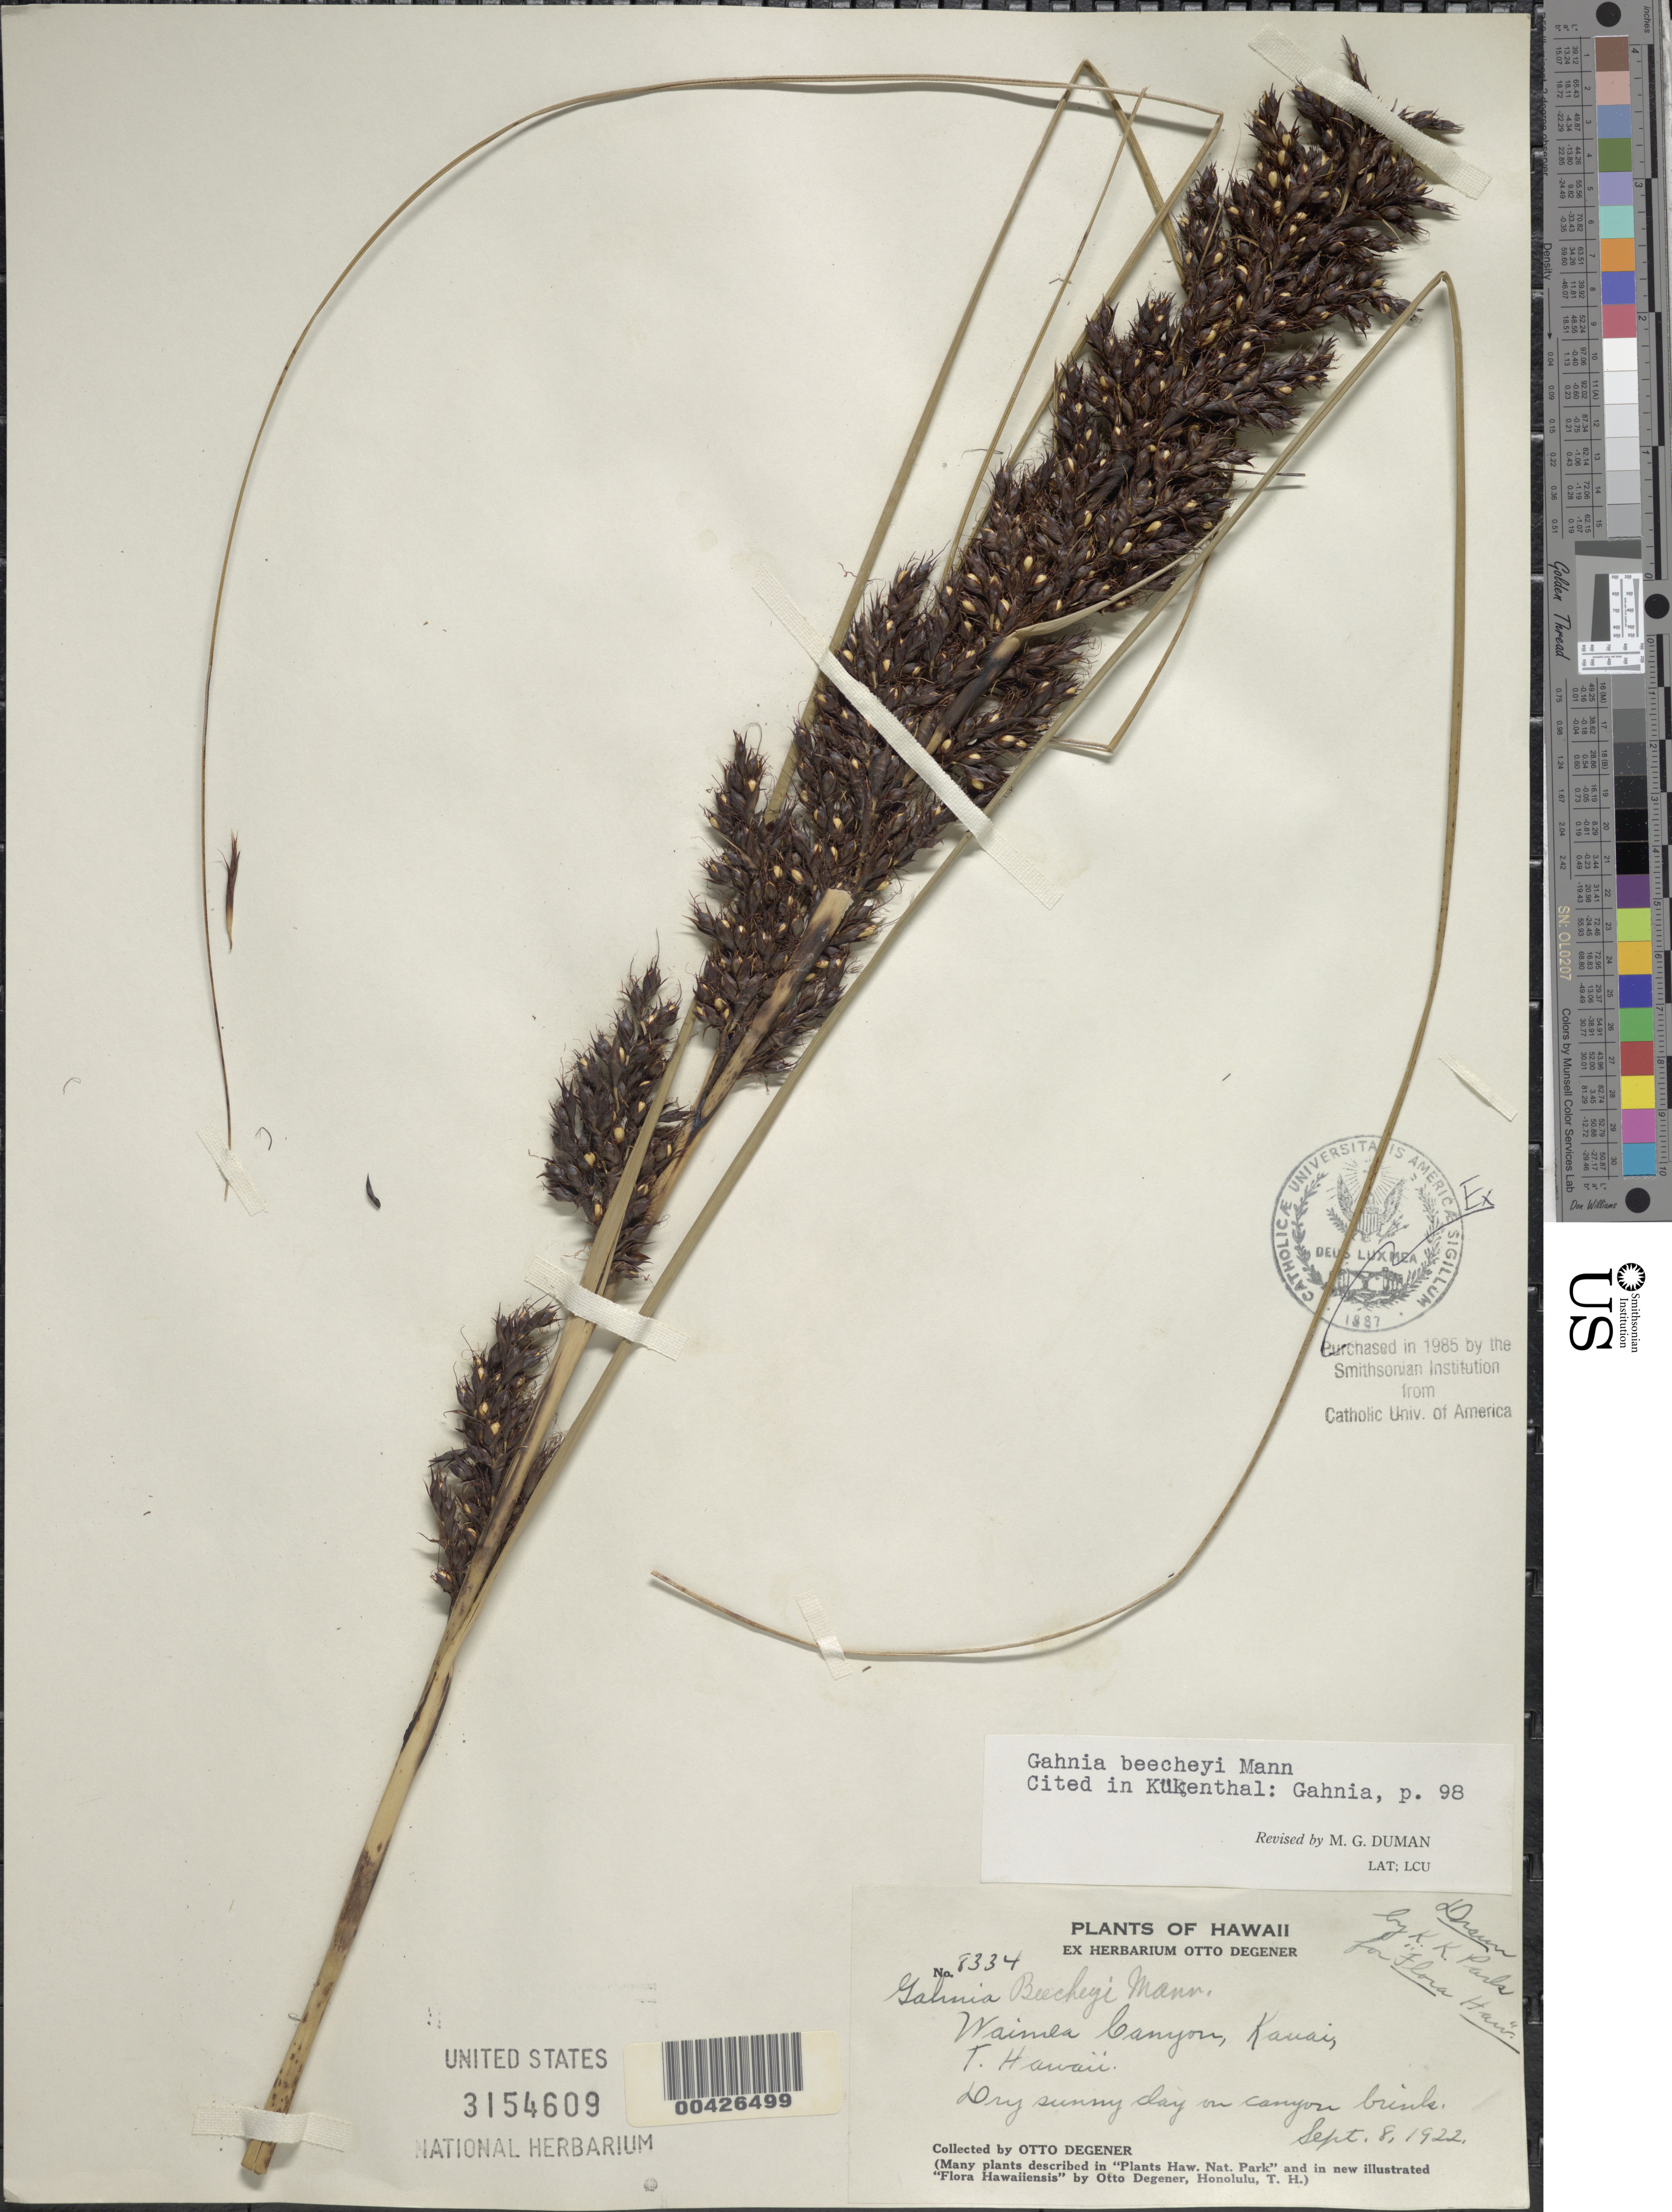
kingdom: Plantae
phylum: Tracheophyta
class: Liliopsida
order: Poales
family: Cyperaceae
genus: Gahnia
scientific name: Gahnia beecheyi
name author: H. Mann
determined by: Duman, M. G.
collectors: O. Degener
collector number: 8334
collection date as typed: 8 Sep 1922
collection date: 1922-09-08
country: United States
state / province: Hawaii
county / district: Honolulu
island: Oahu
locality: Waimea Canyon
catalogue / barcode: US 3154609